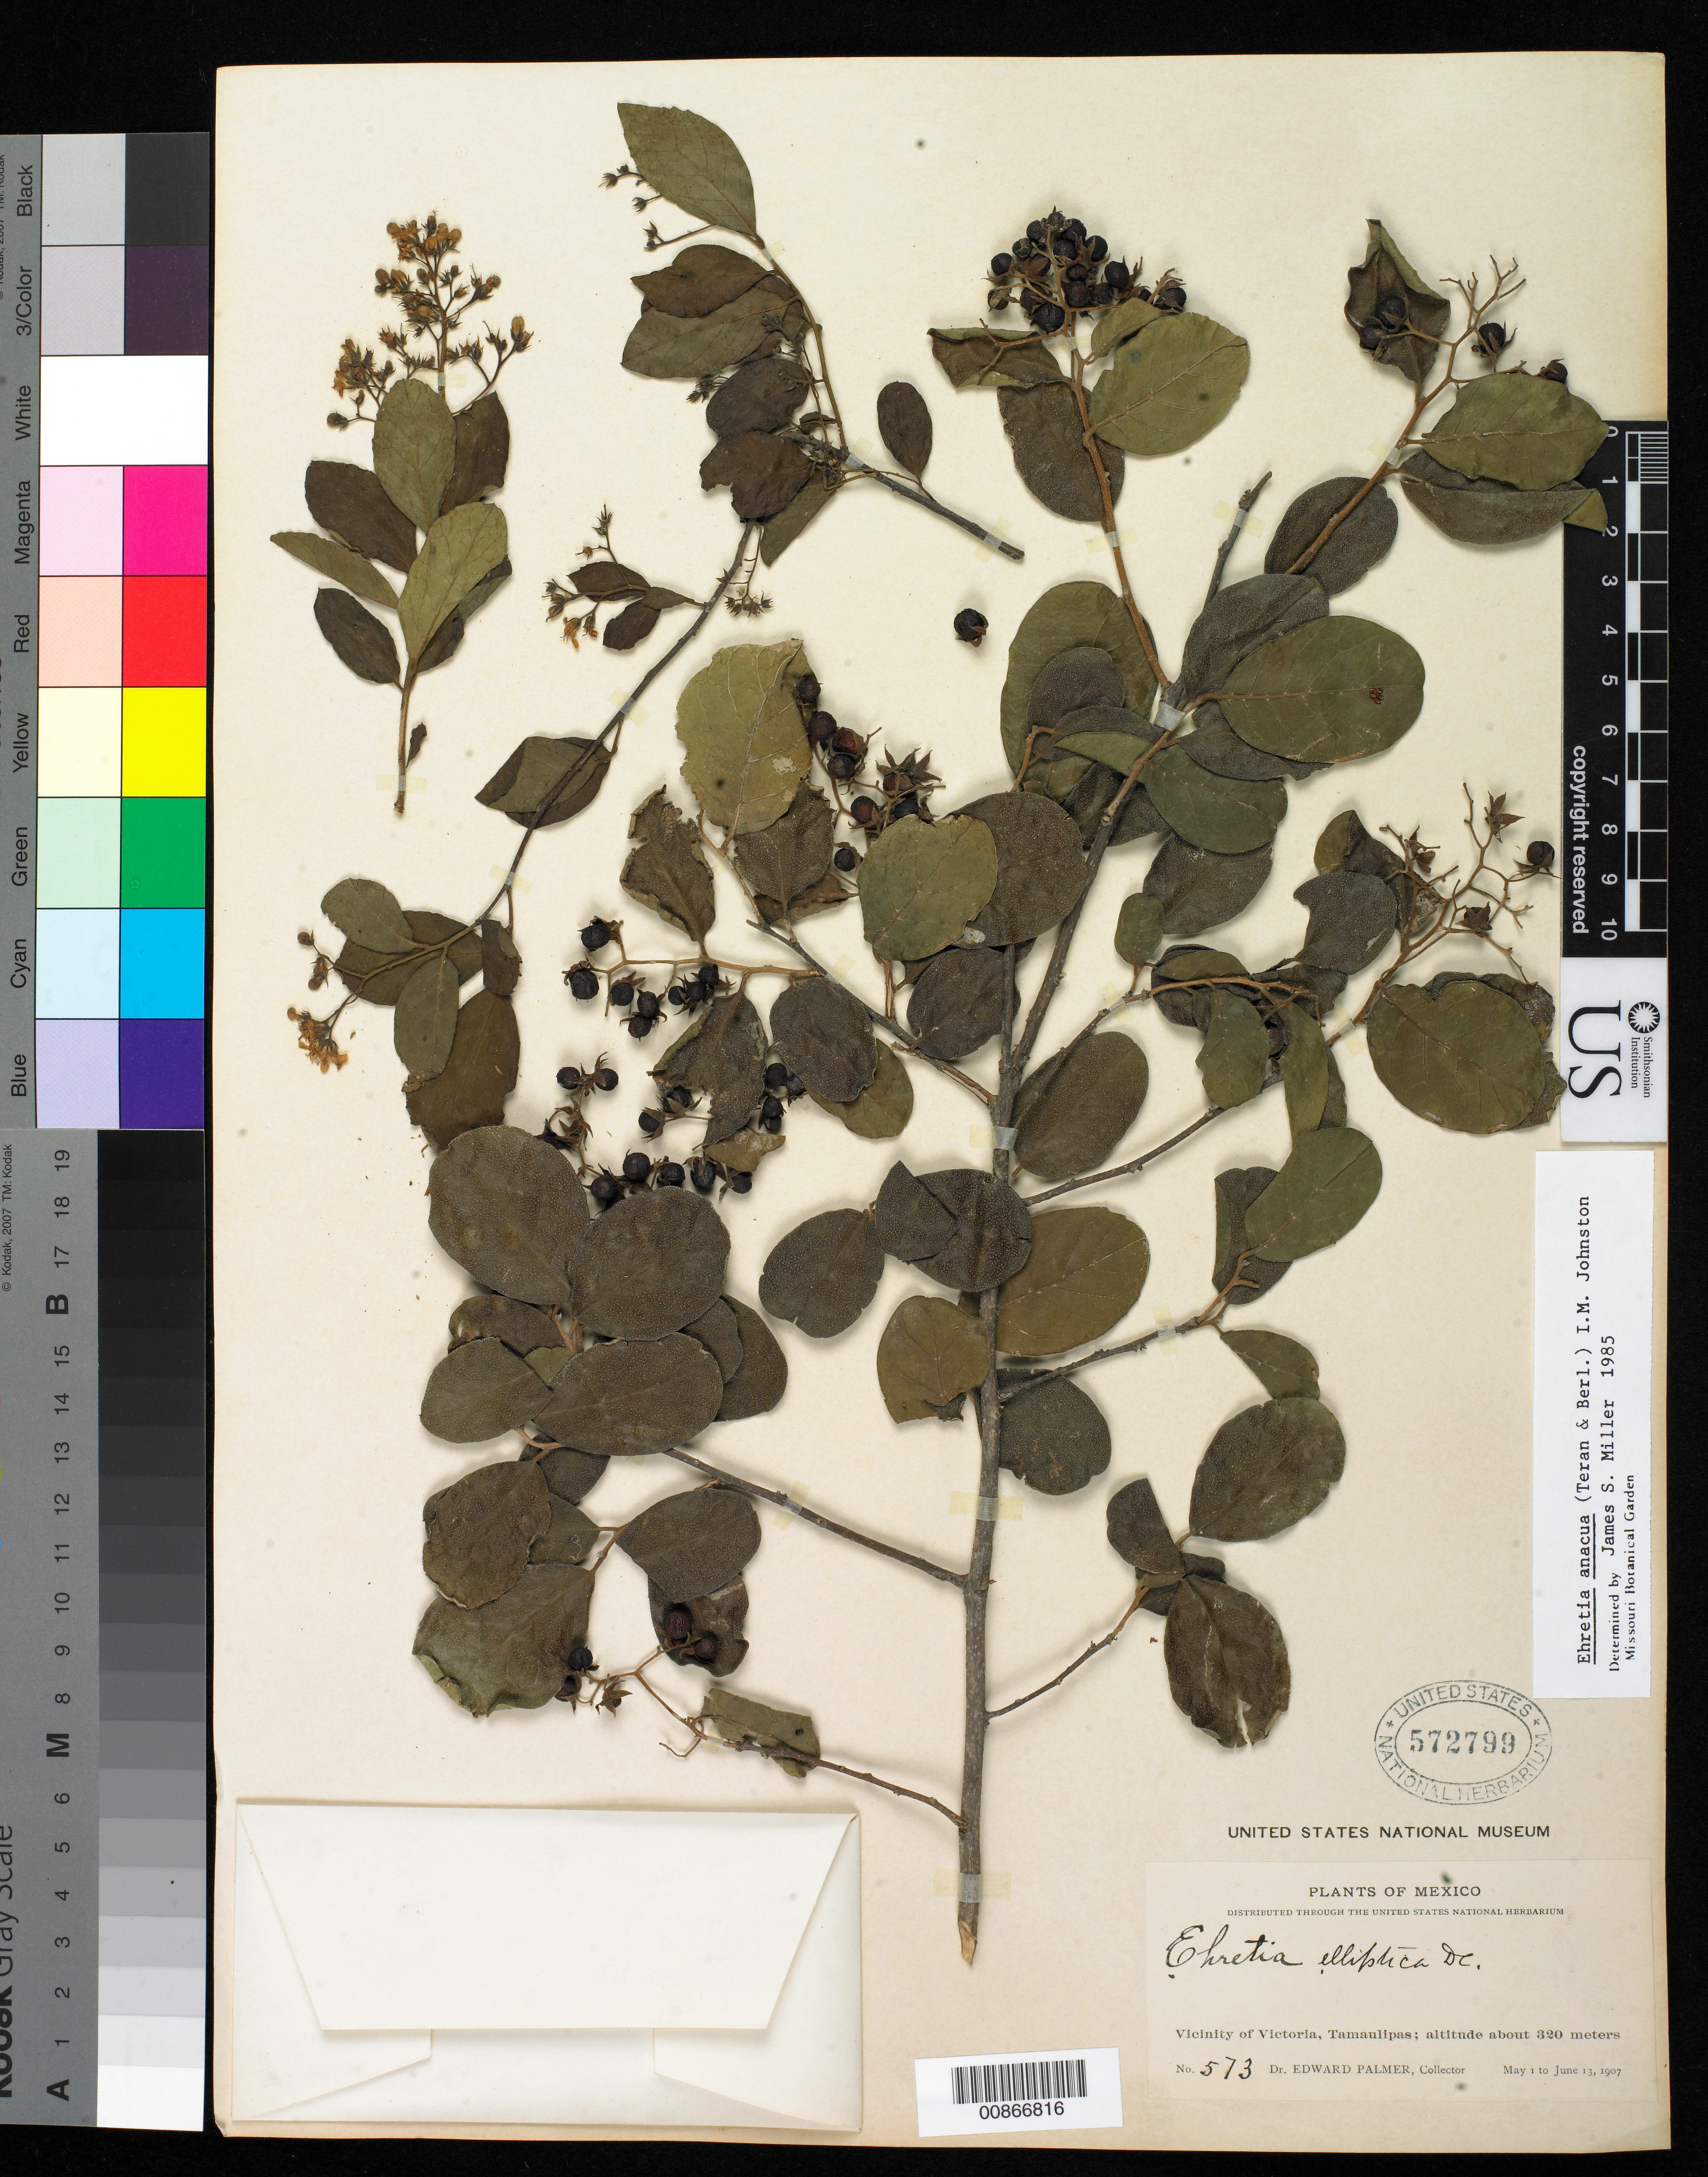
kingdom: Plantae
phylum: Tracheophyta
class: Magnoliopsida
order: Boraginales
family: Ehretiaceae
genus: Ehretia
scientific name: Ehretia anacua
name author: (Terán & Berland.) I.M. Johnst.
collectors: E. Palmer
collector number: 573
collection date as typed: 01 May 1907 to 13 Jun 1907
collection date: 1907-05-01/1907-06-13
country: Mexico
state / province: Tamaulipas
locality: Vicinity of Victoria.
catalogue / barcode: US 572799